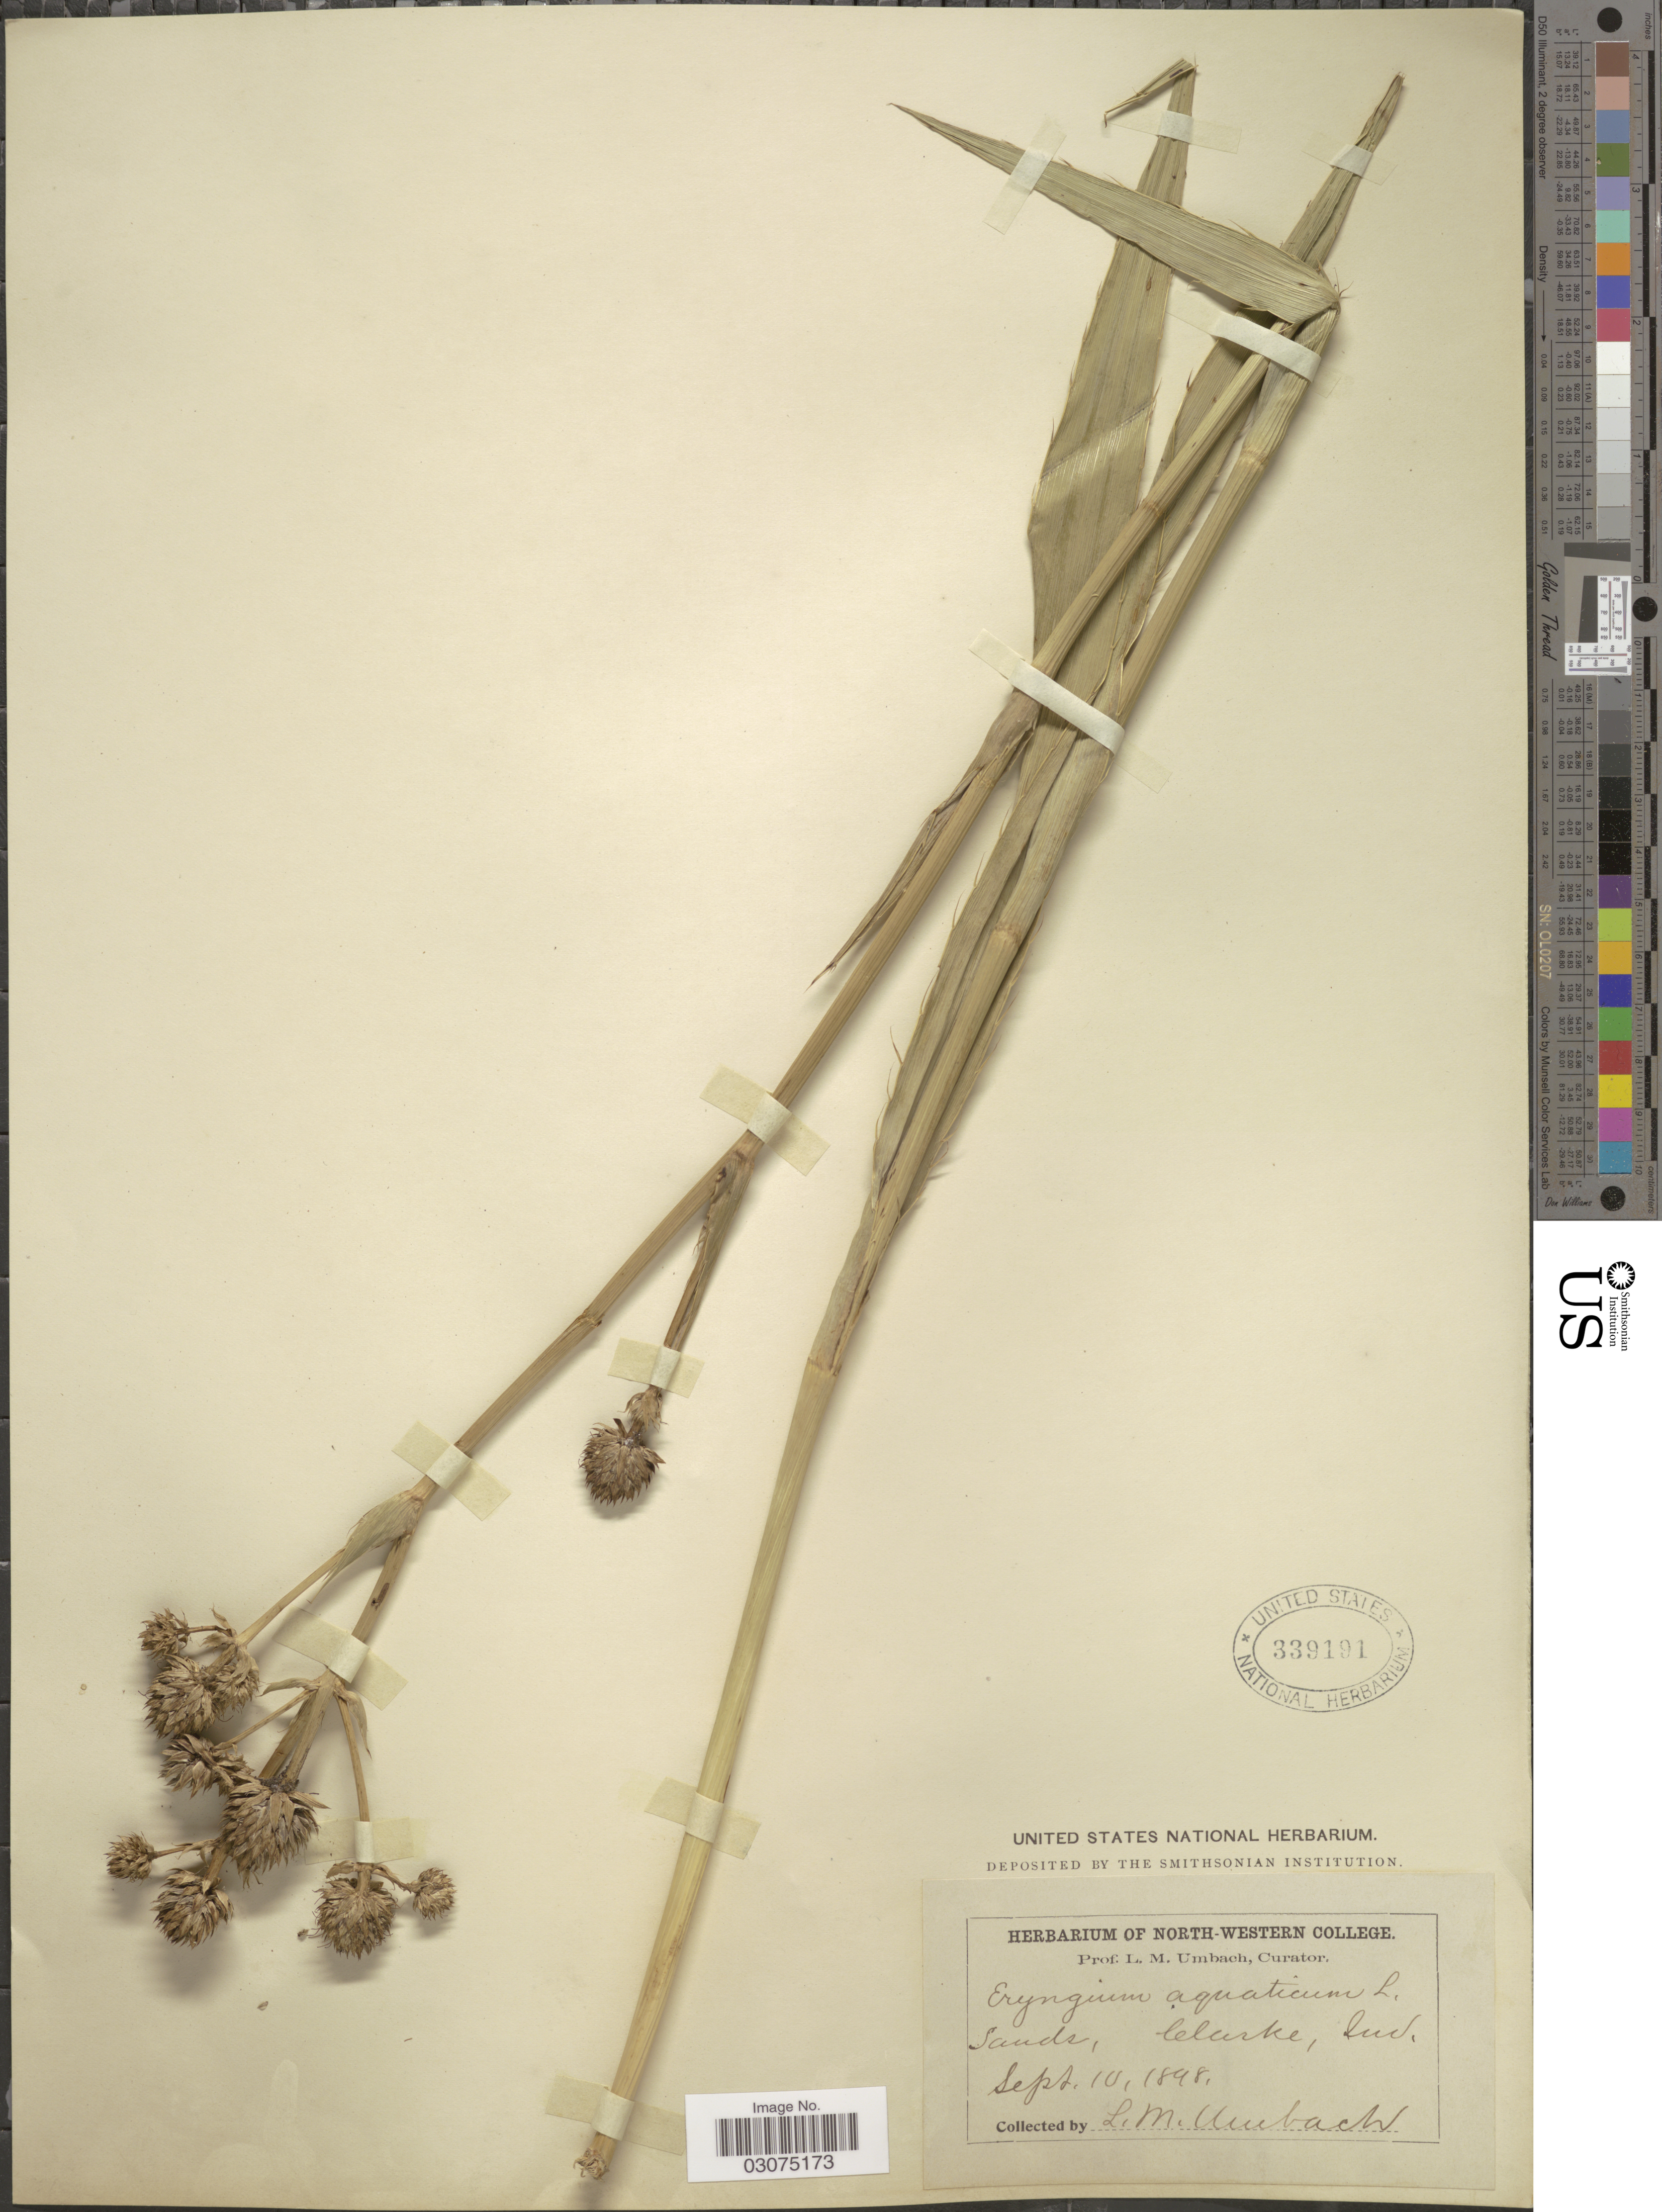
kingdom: Plantae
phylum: Tracheophyta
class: Magnoliopsida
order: Apiales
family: Apiaceae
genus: Eryngium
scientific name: Eryngium yuccifolium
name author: Michx.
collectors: L. M. Umbach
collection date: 1898-09-10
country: United States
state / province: Indiana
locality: Sands, Clarke.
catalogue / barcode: US 339191